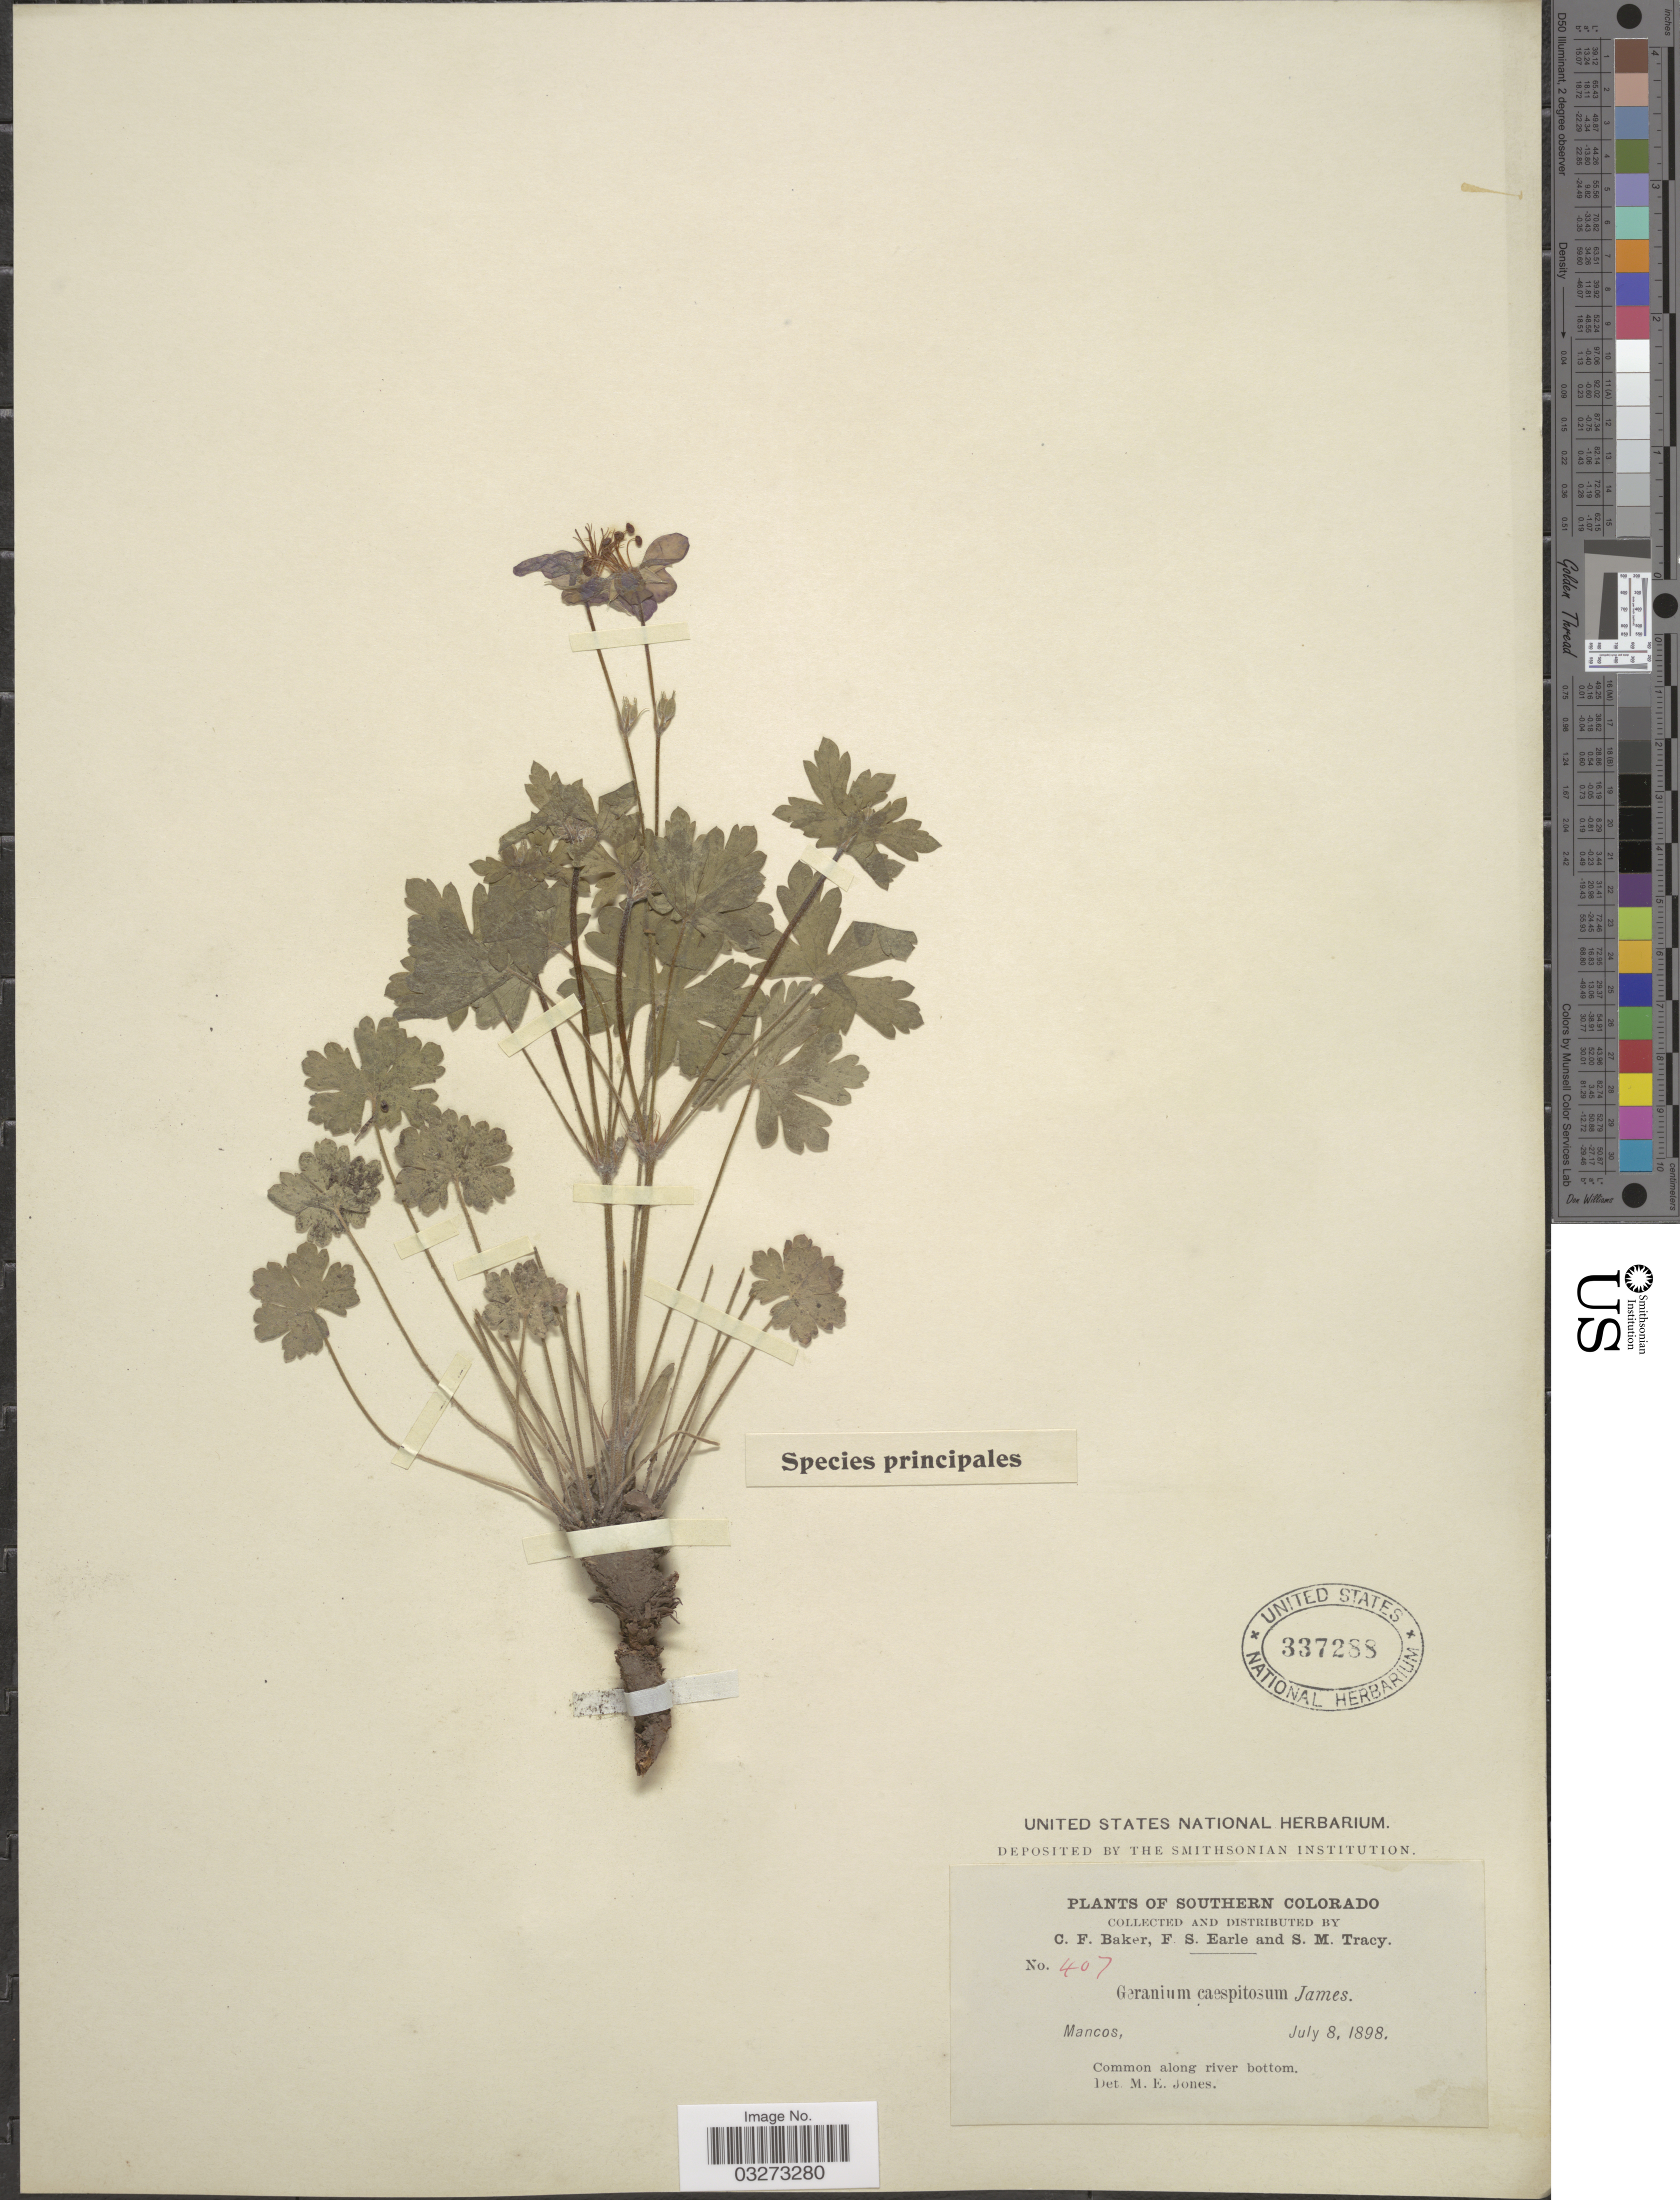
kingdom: Plantae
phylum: Tracheophyta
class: Magnoliopsida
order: Geraniales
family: Geraniaceae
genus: Geranium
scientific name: Geranium caespitosum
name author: E. James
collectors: C. F. Baker, F. S. Earle & S. M. Tracy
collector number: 407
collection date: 1898-07-08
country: United States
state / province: Colorado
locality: Southern Colorado. Mancos.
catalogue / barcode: US 337288